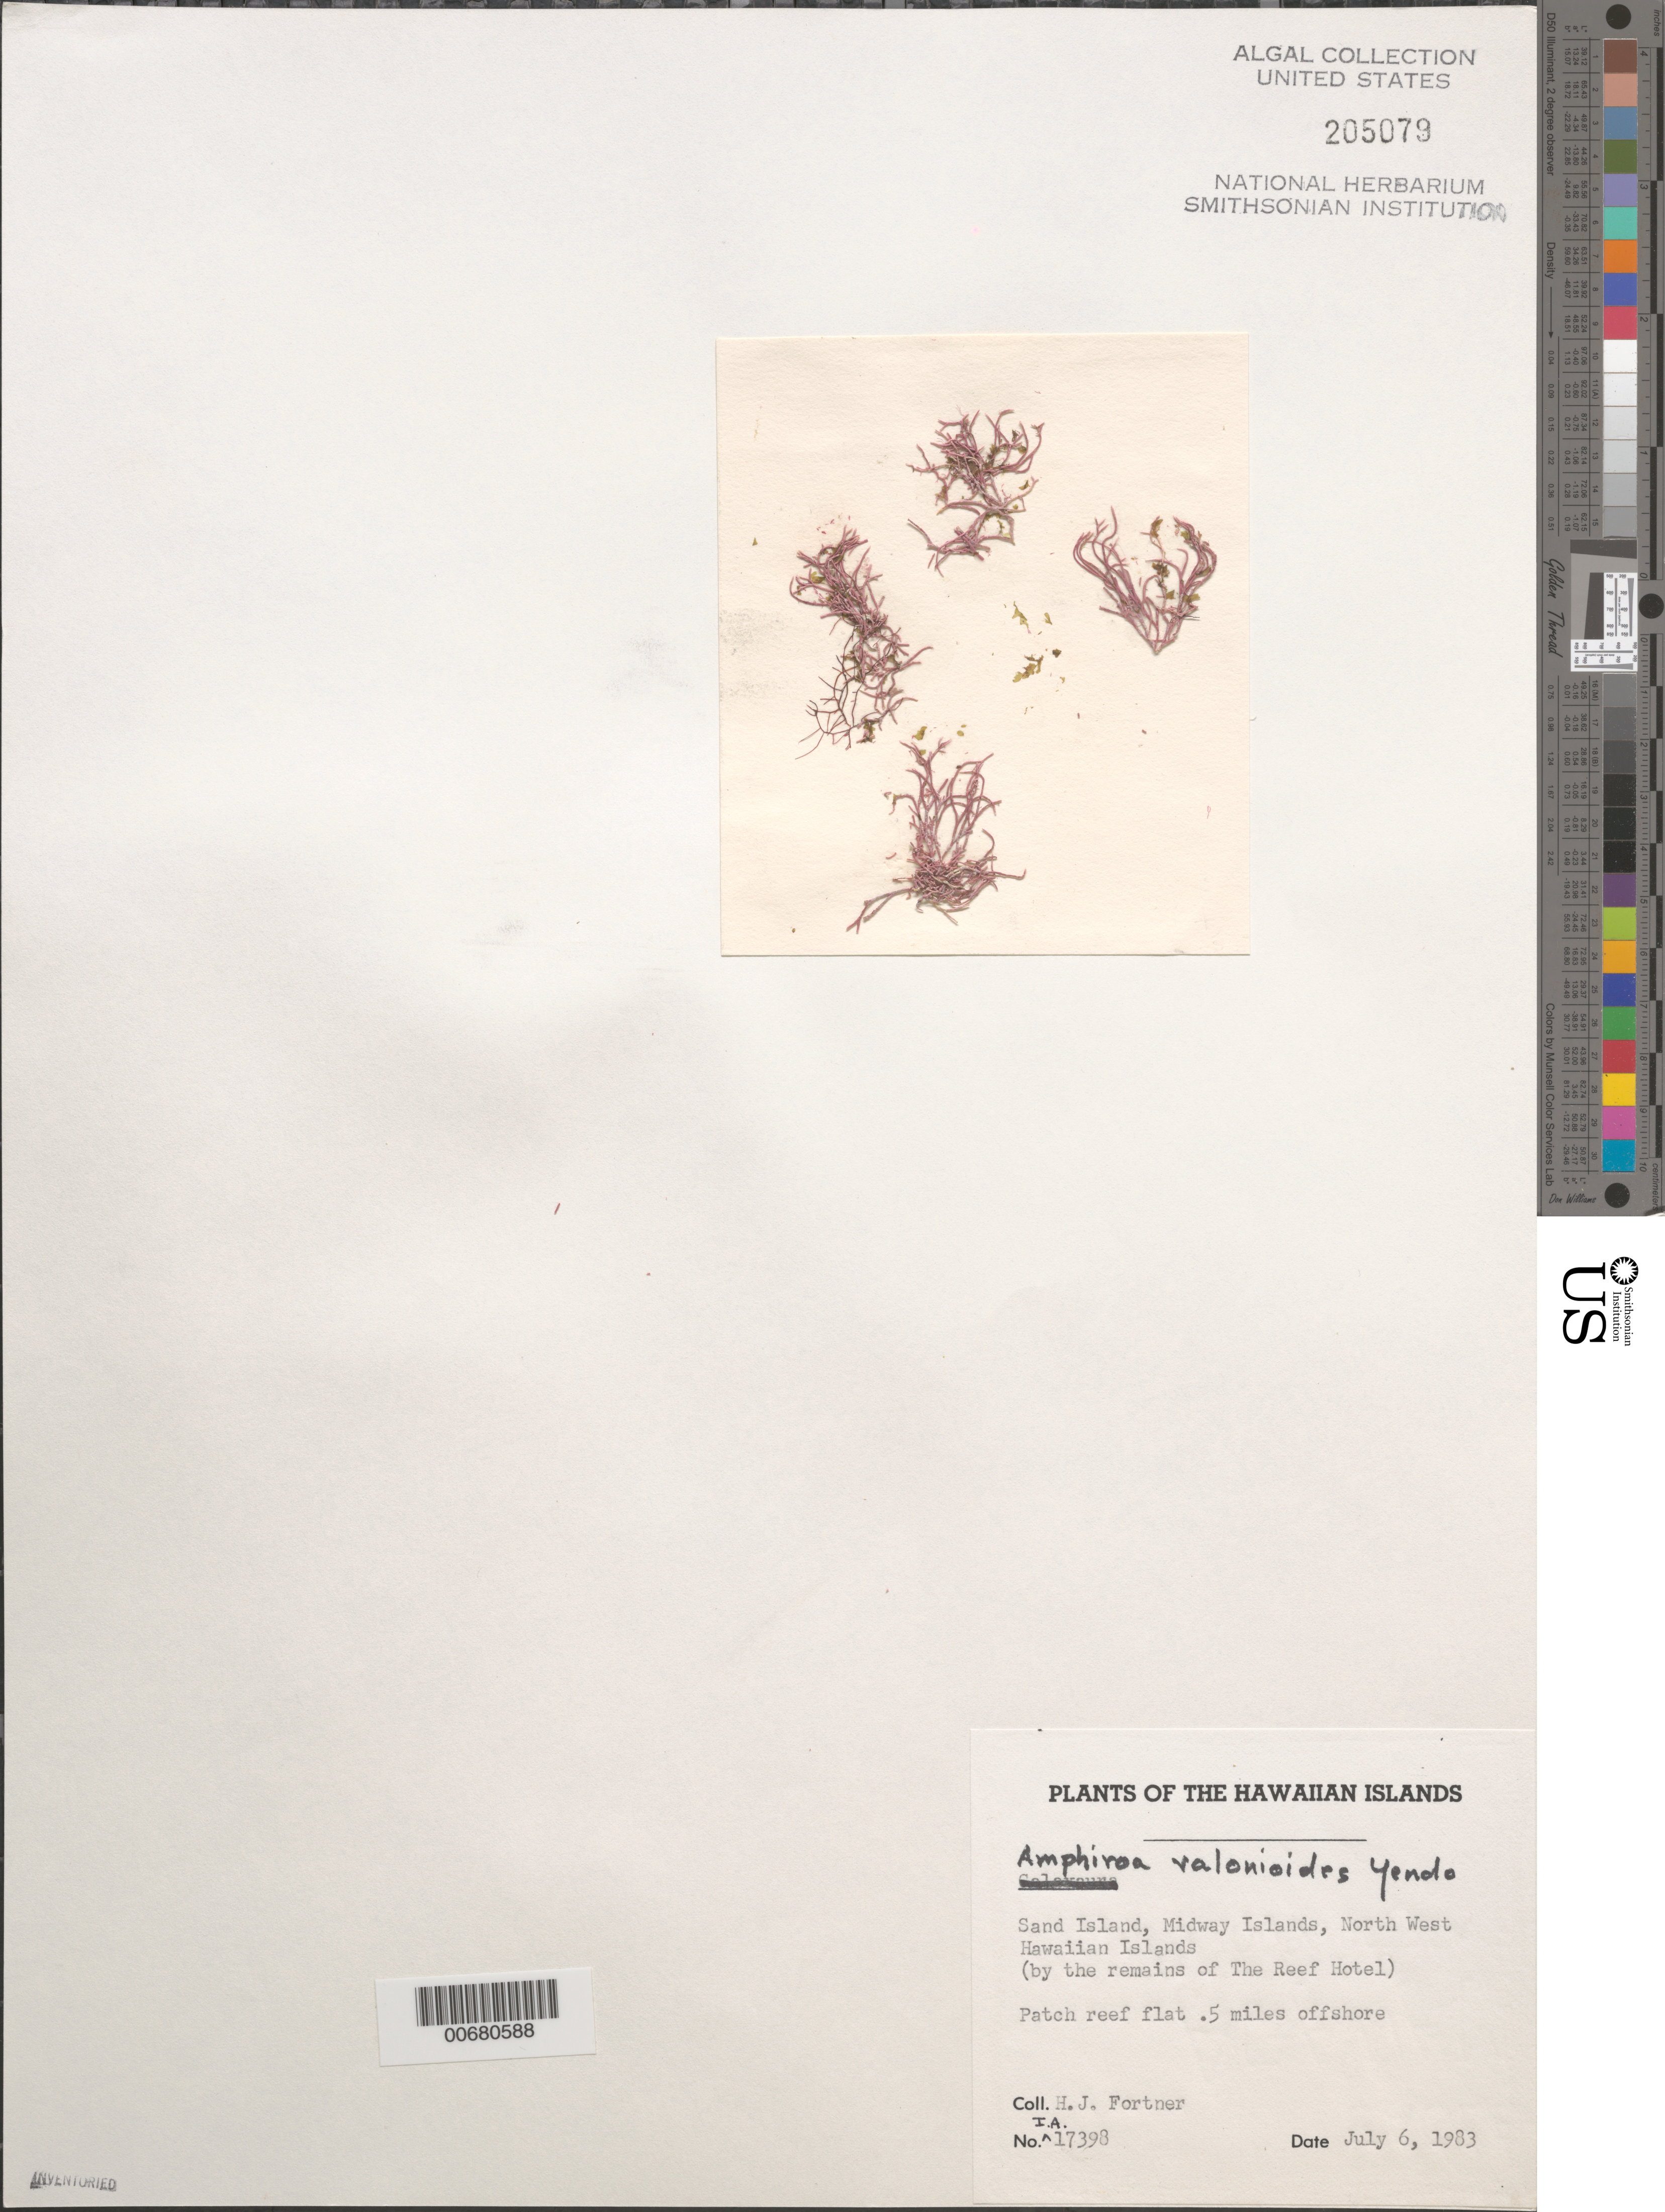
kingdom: Plantae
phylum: Rhodophyta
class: Florideophyceae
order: Corallinales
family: Lithophyllaceae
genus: Amphiroa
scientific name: Amphiroa valonioides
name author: Yendo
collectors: H. Fortner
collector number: IAA 17398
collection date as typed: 06 Jul 1983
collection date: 1983-07-06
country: U.S. Administered Pacific Islands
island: Midway Atoll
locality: Sand Islet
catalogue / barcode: US 205079